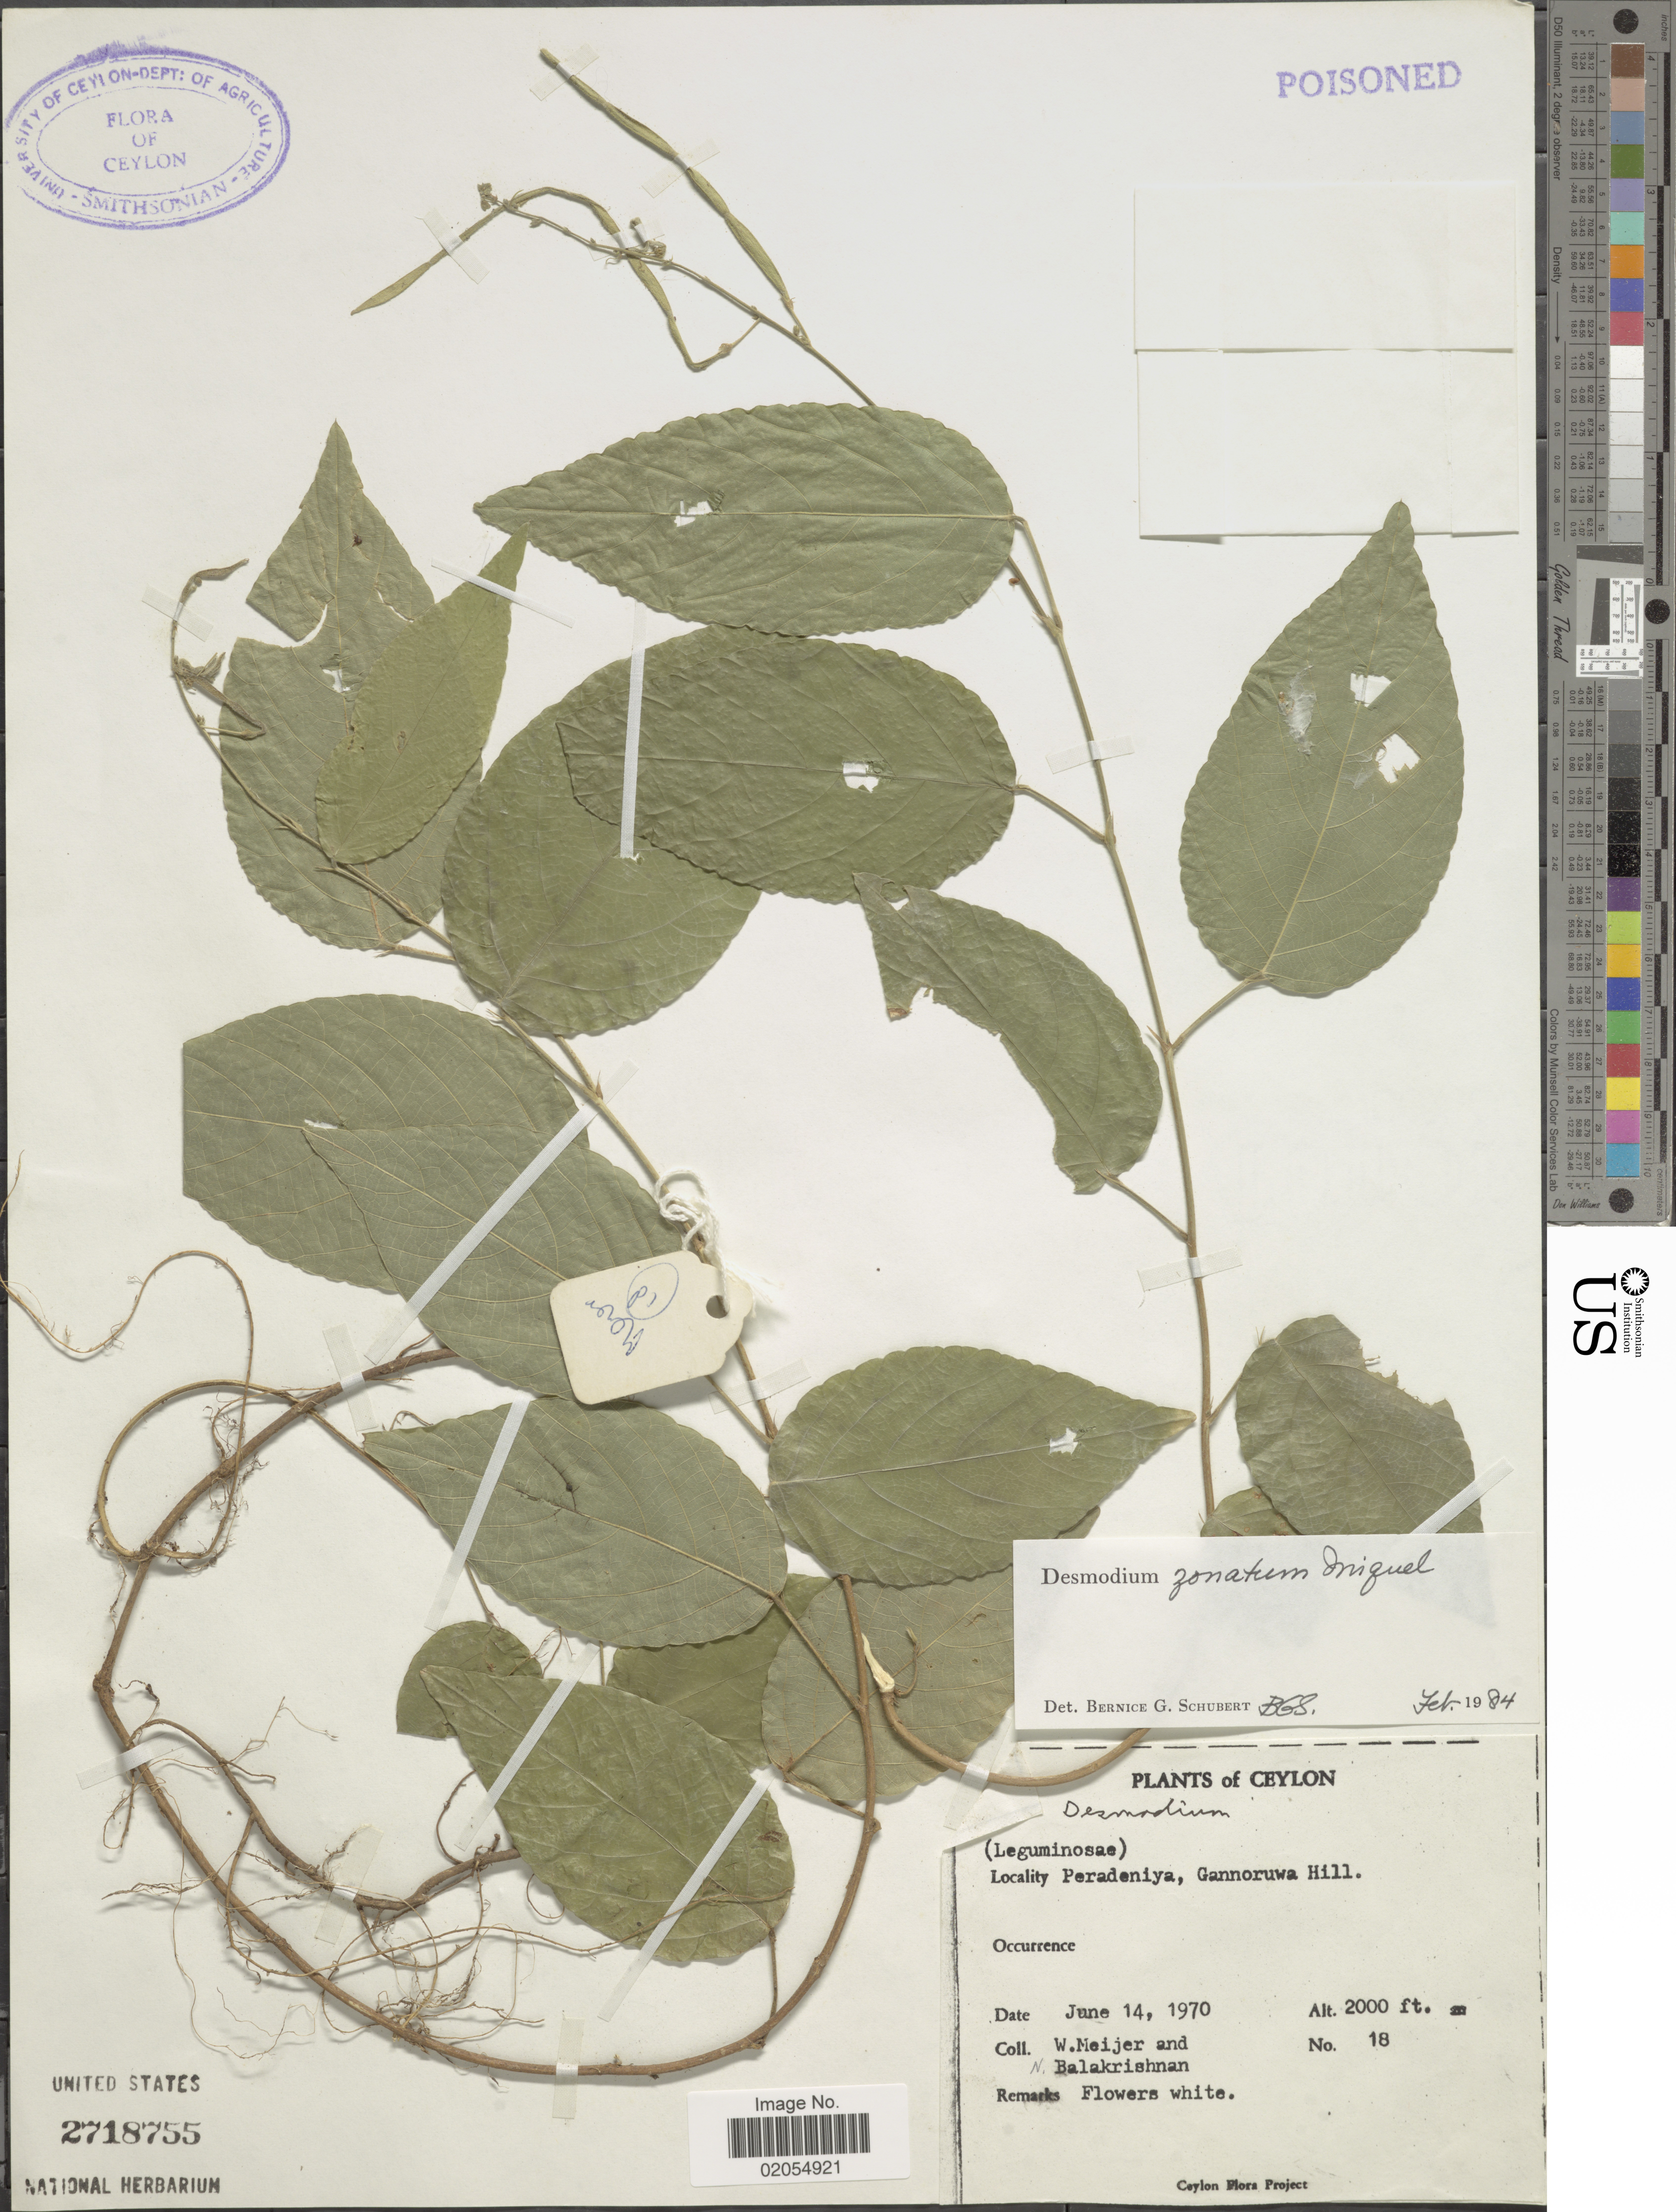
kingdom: Plantae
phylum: Tracheophyta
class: Magnoliopsida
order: Fabales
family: Fabaceae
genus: Sohmaea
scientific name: Sohmaea zonata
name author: (Miq.) H. Ohashi & K. Ohashi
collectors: W. Meijer & N. Balakrishnan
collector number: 18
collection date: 1970-06-14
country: Sri Lanka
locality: Peradeniya, Gannoruwa Hill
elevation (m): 610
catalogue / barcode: US 2718755